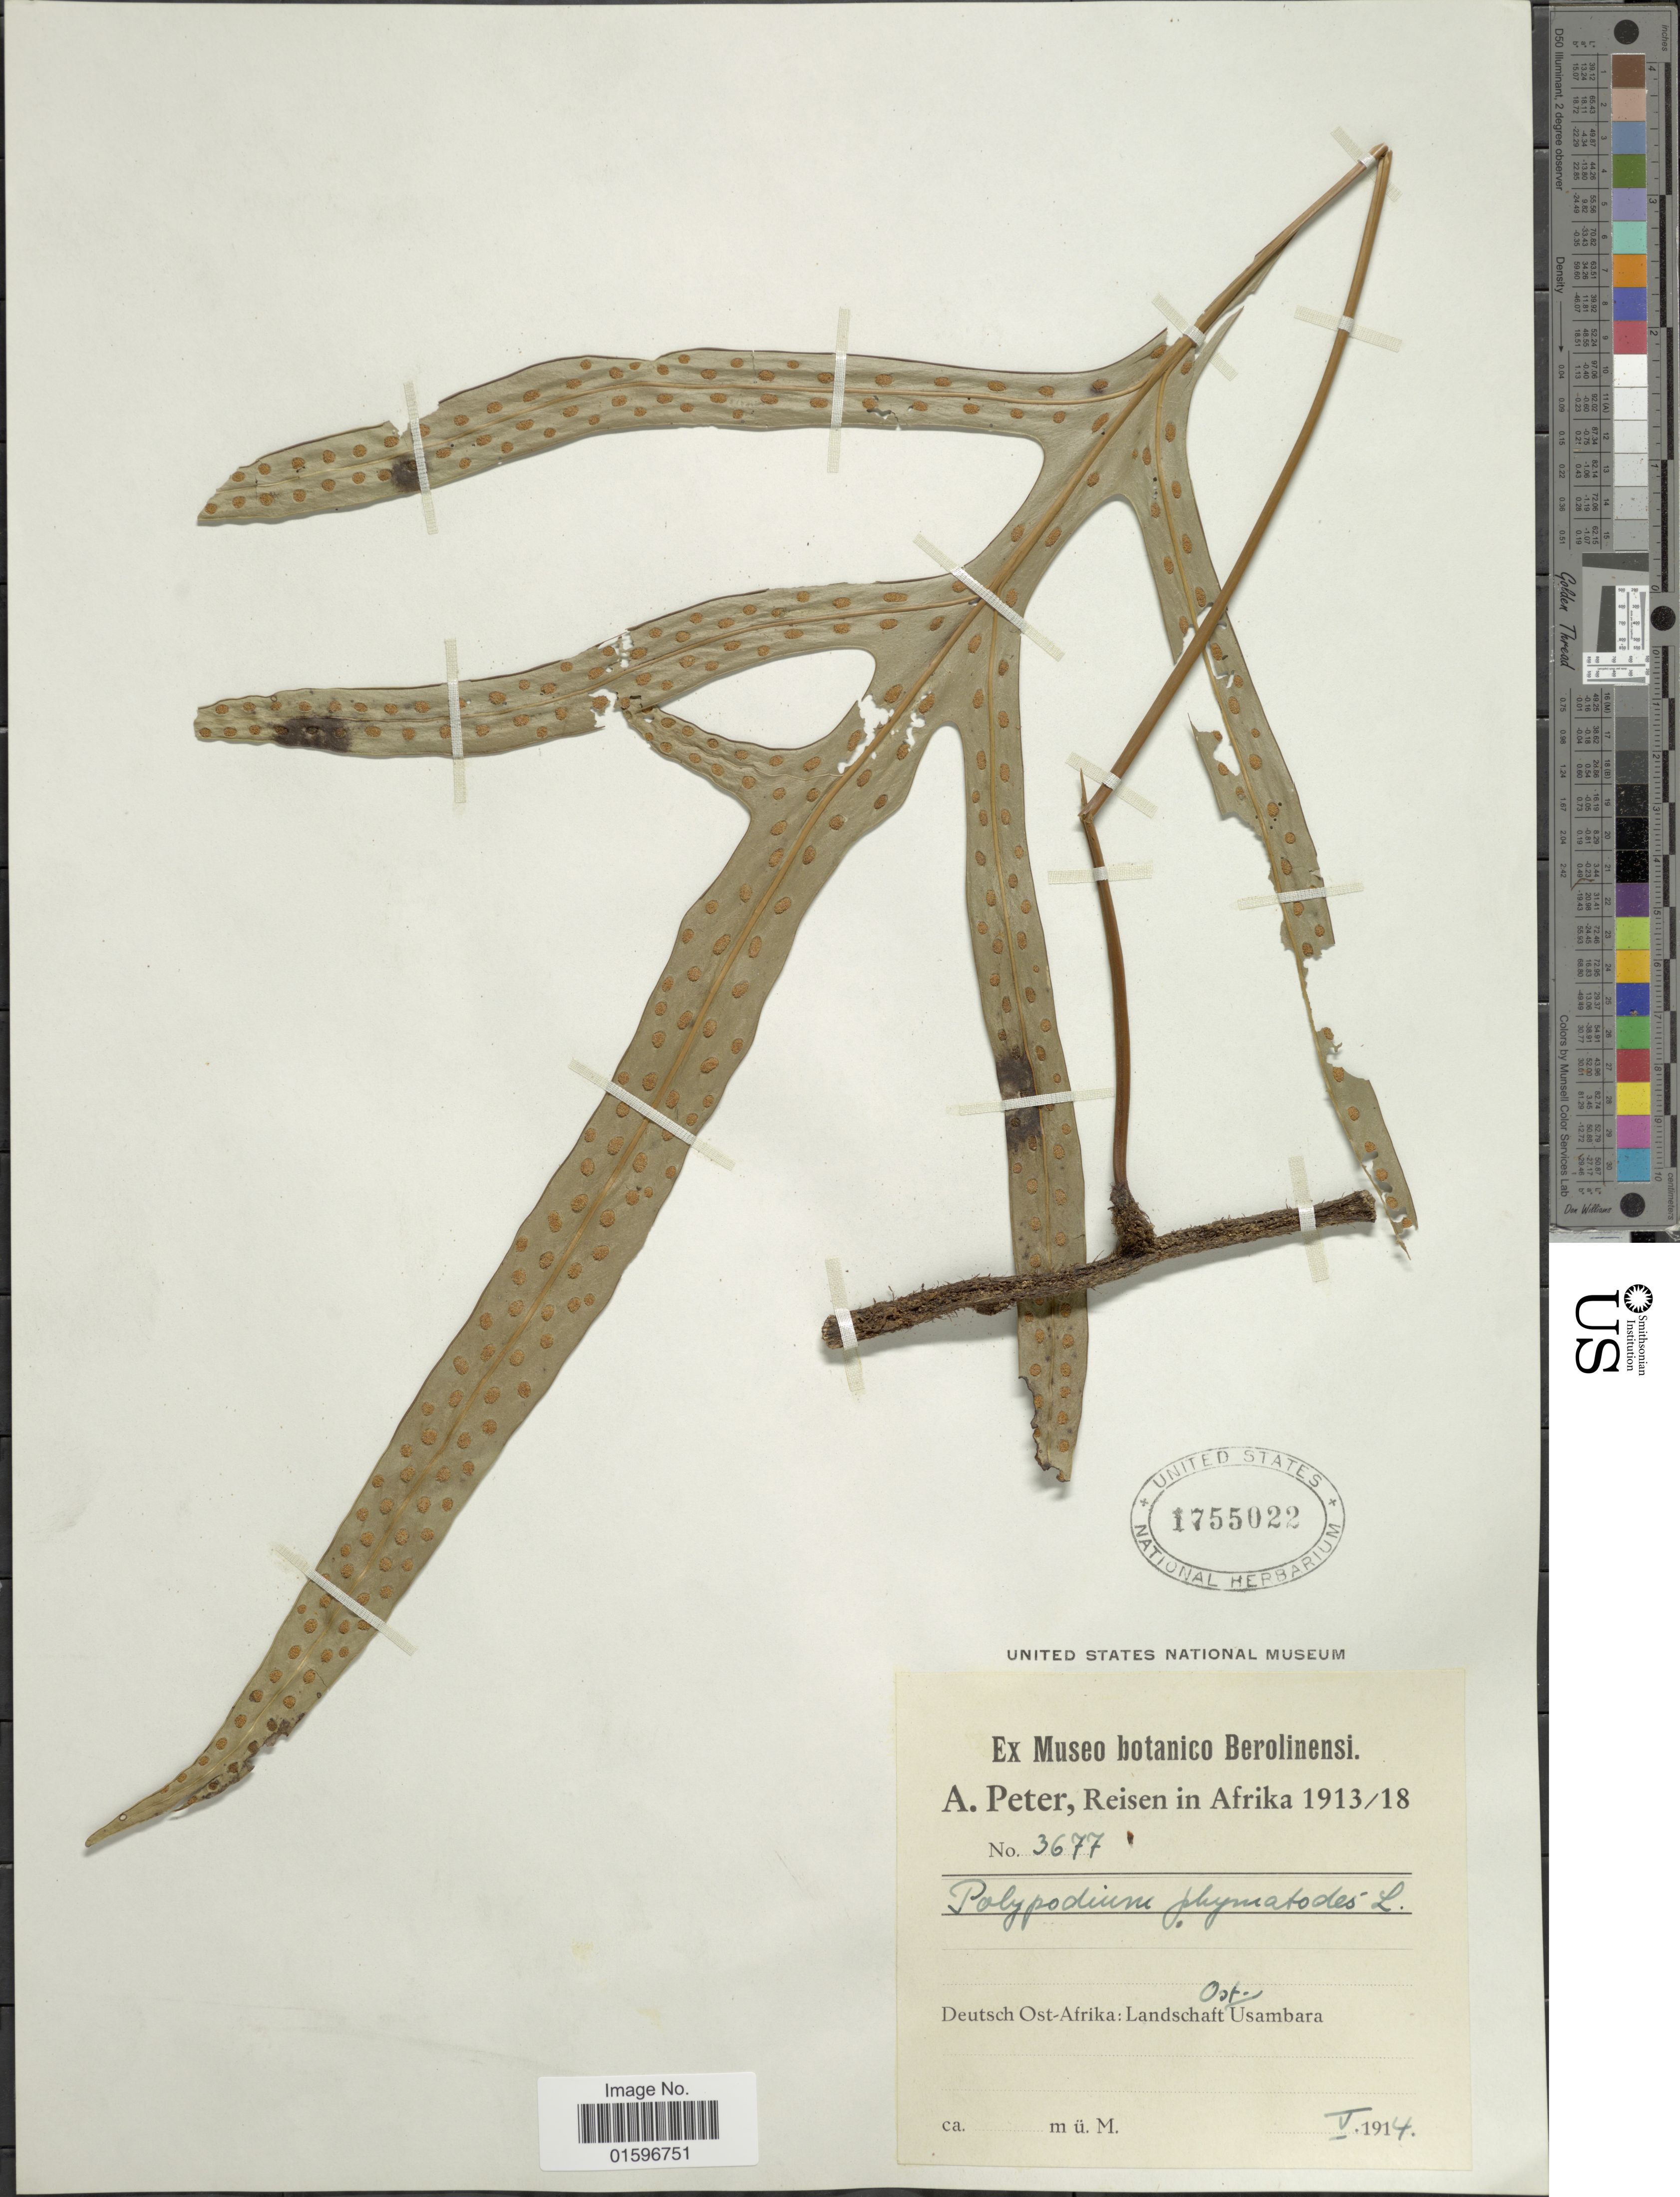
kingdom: Plantae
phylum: Tracheophyta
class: Polypodiopsida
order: Polypodiales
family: Polypodiaceae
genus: Polypodium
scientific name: Polypodium scolopendria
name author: Burm. f.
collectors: A. Peter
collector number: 3677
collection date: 1914-05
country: Tanzania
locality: Afrika, Deutsch Ost-Afrika: Landschaft Ost Usambara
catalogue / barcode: US 1755022